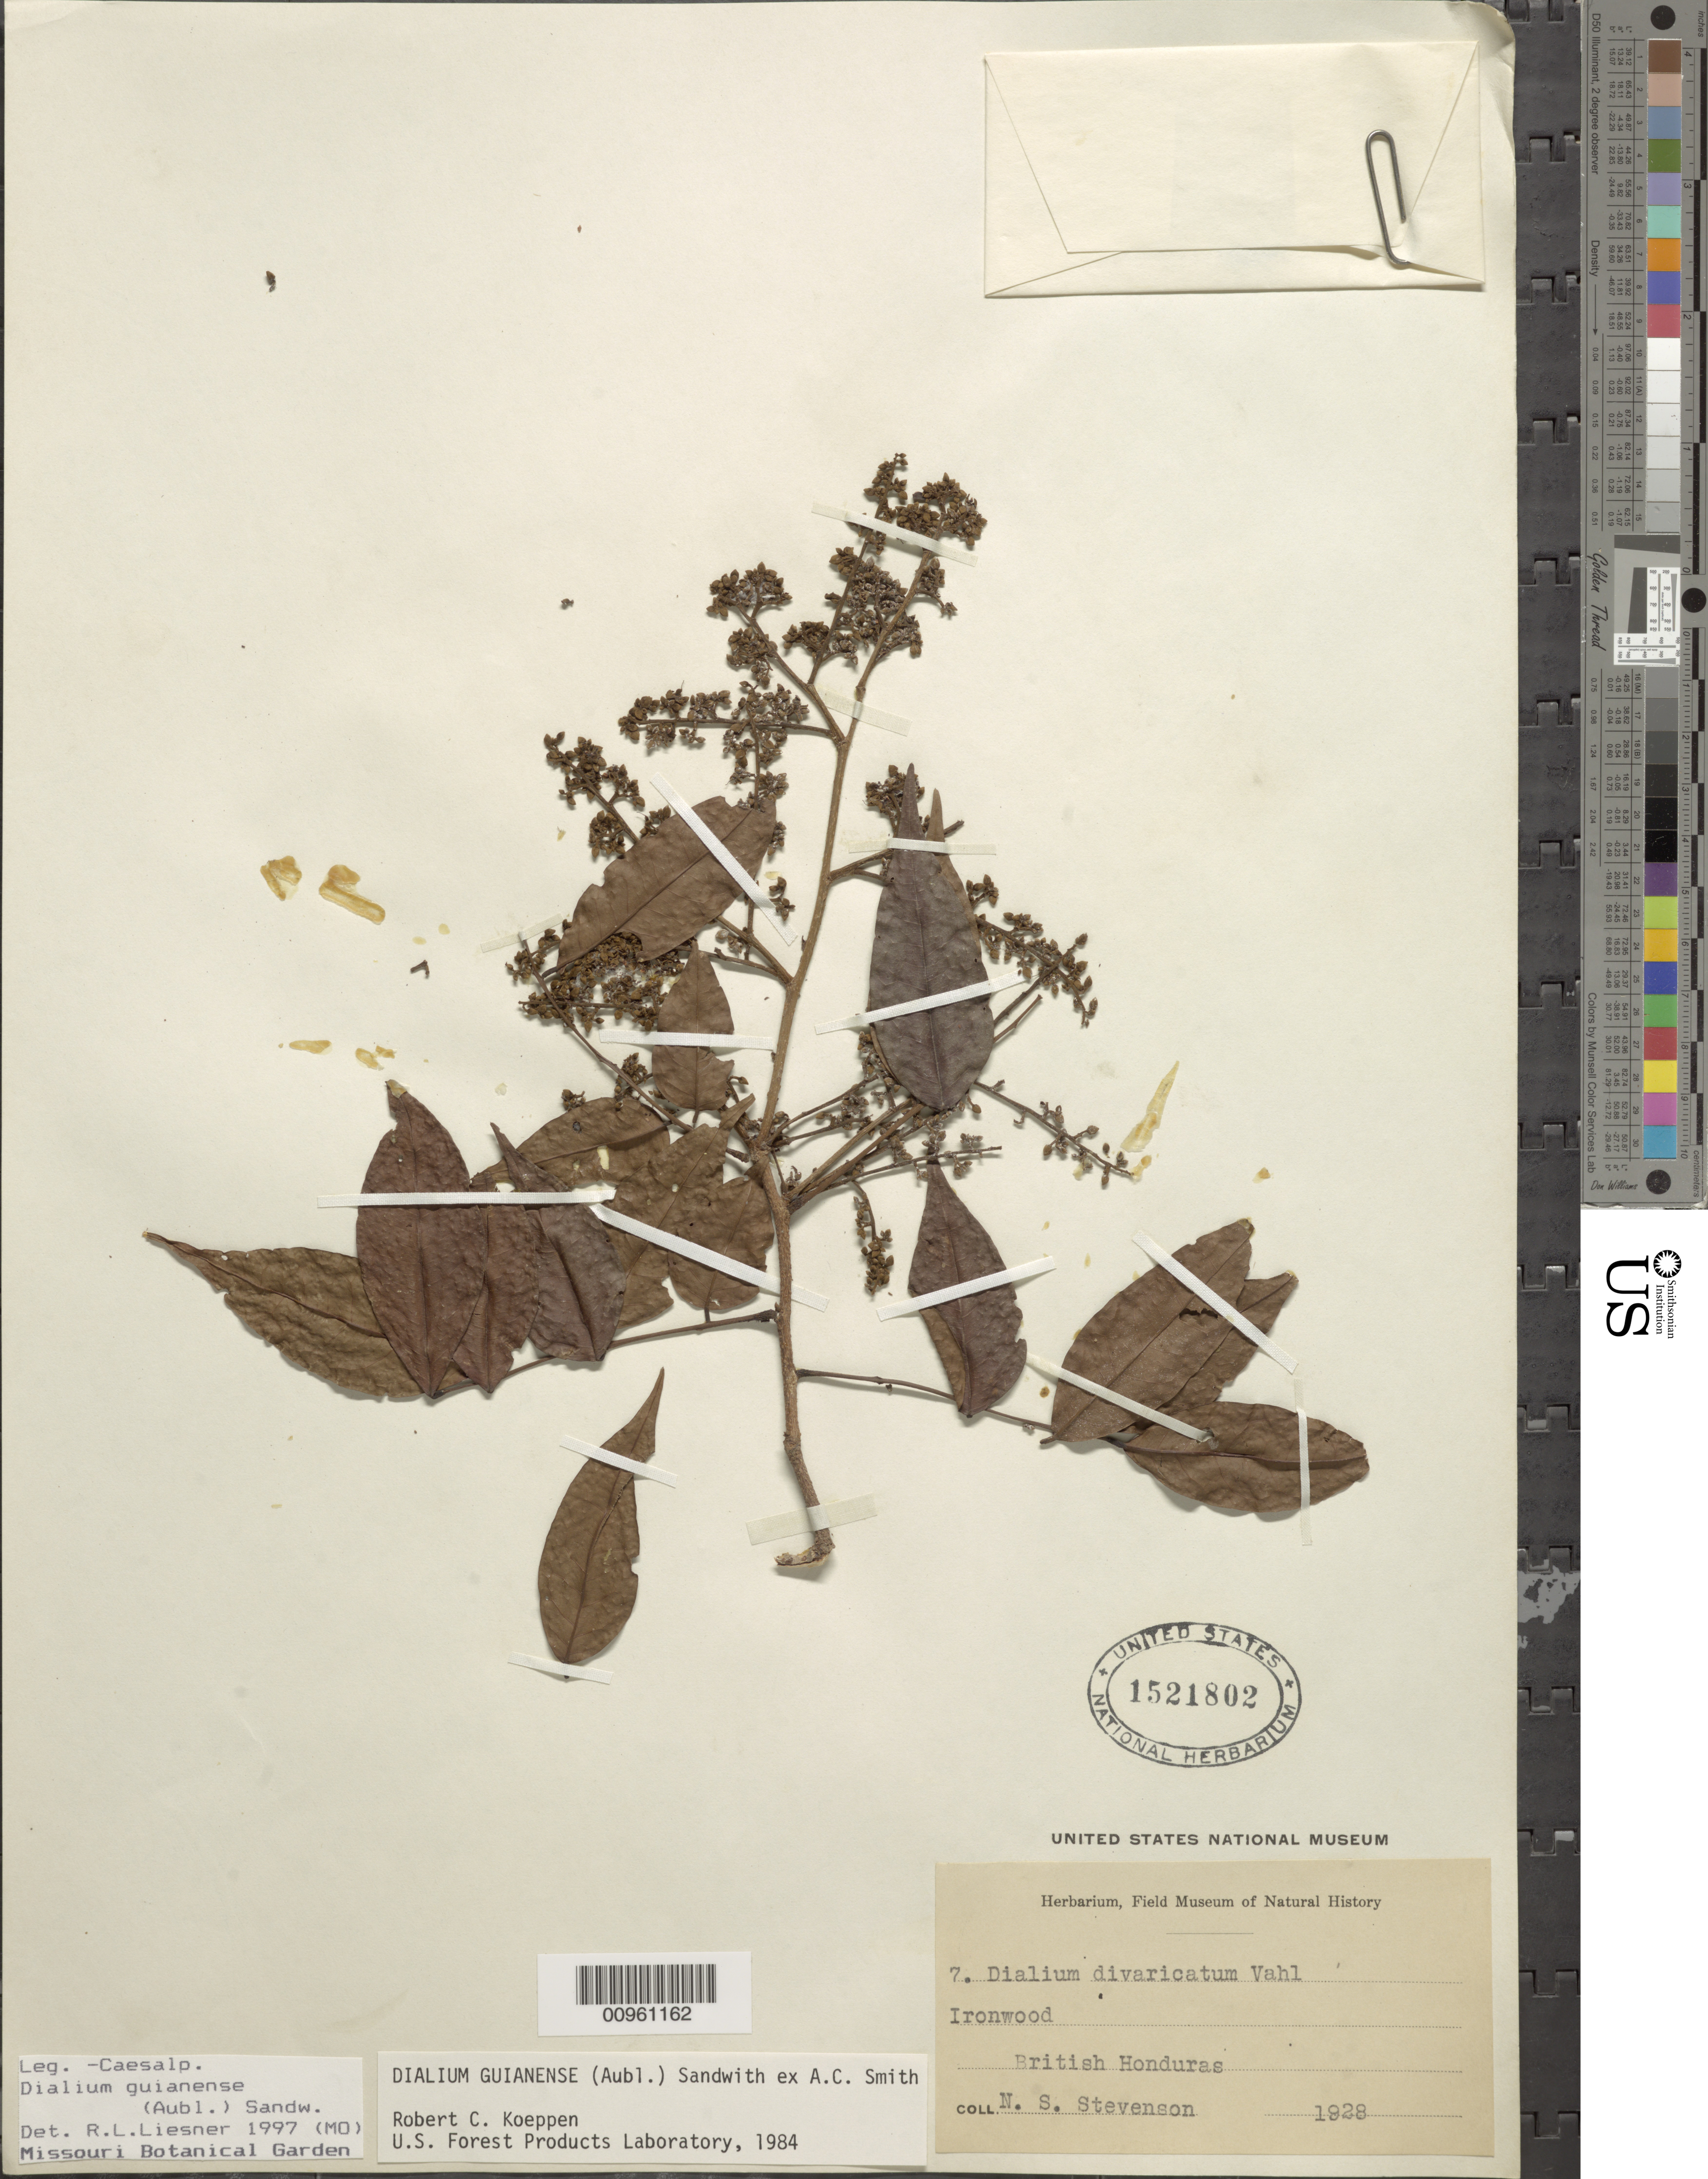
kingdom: Plantae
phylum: Tracheophyta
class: Magnoliopsida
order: Fabales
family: Fabaceae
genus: Dialium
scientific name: Dialium guianense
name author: (Aubl.) Sandwith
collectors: N. Stevenson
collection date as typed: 1928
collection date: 1928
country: Belize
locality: British Honduras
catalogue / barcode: US 1521802